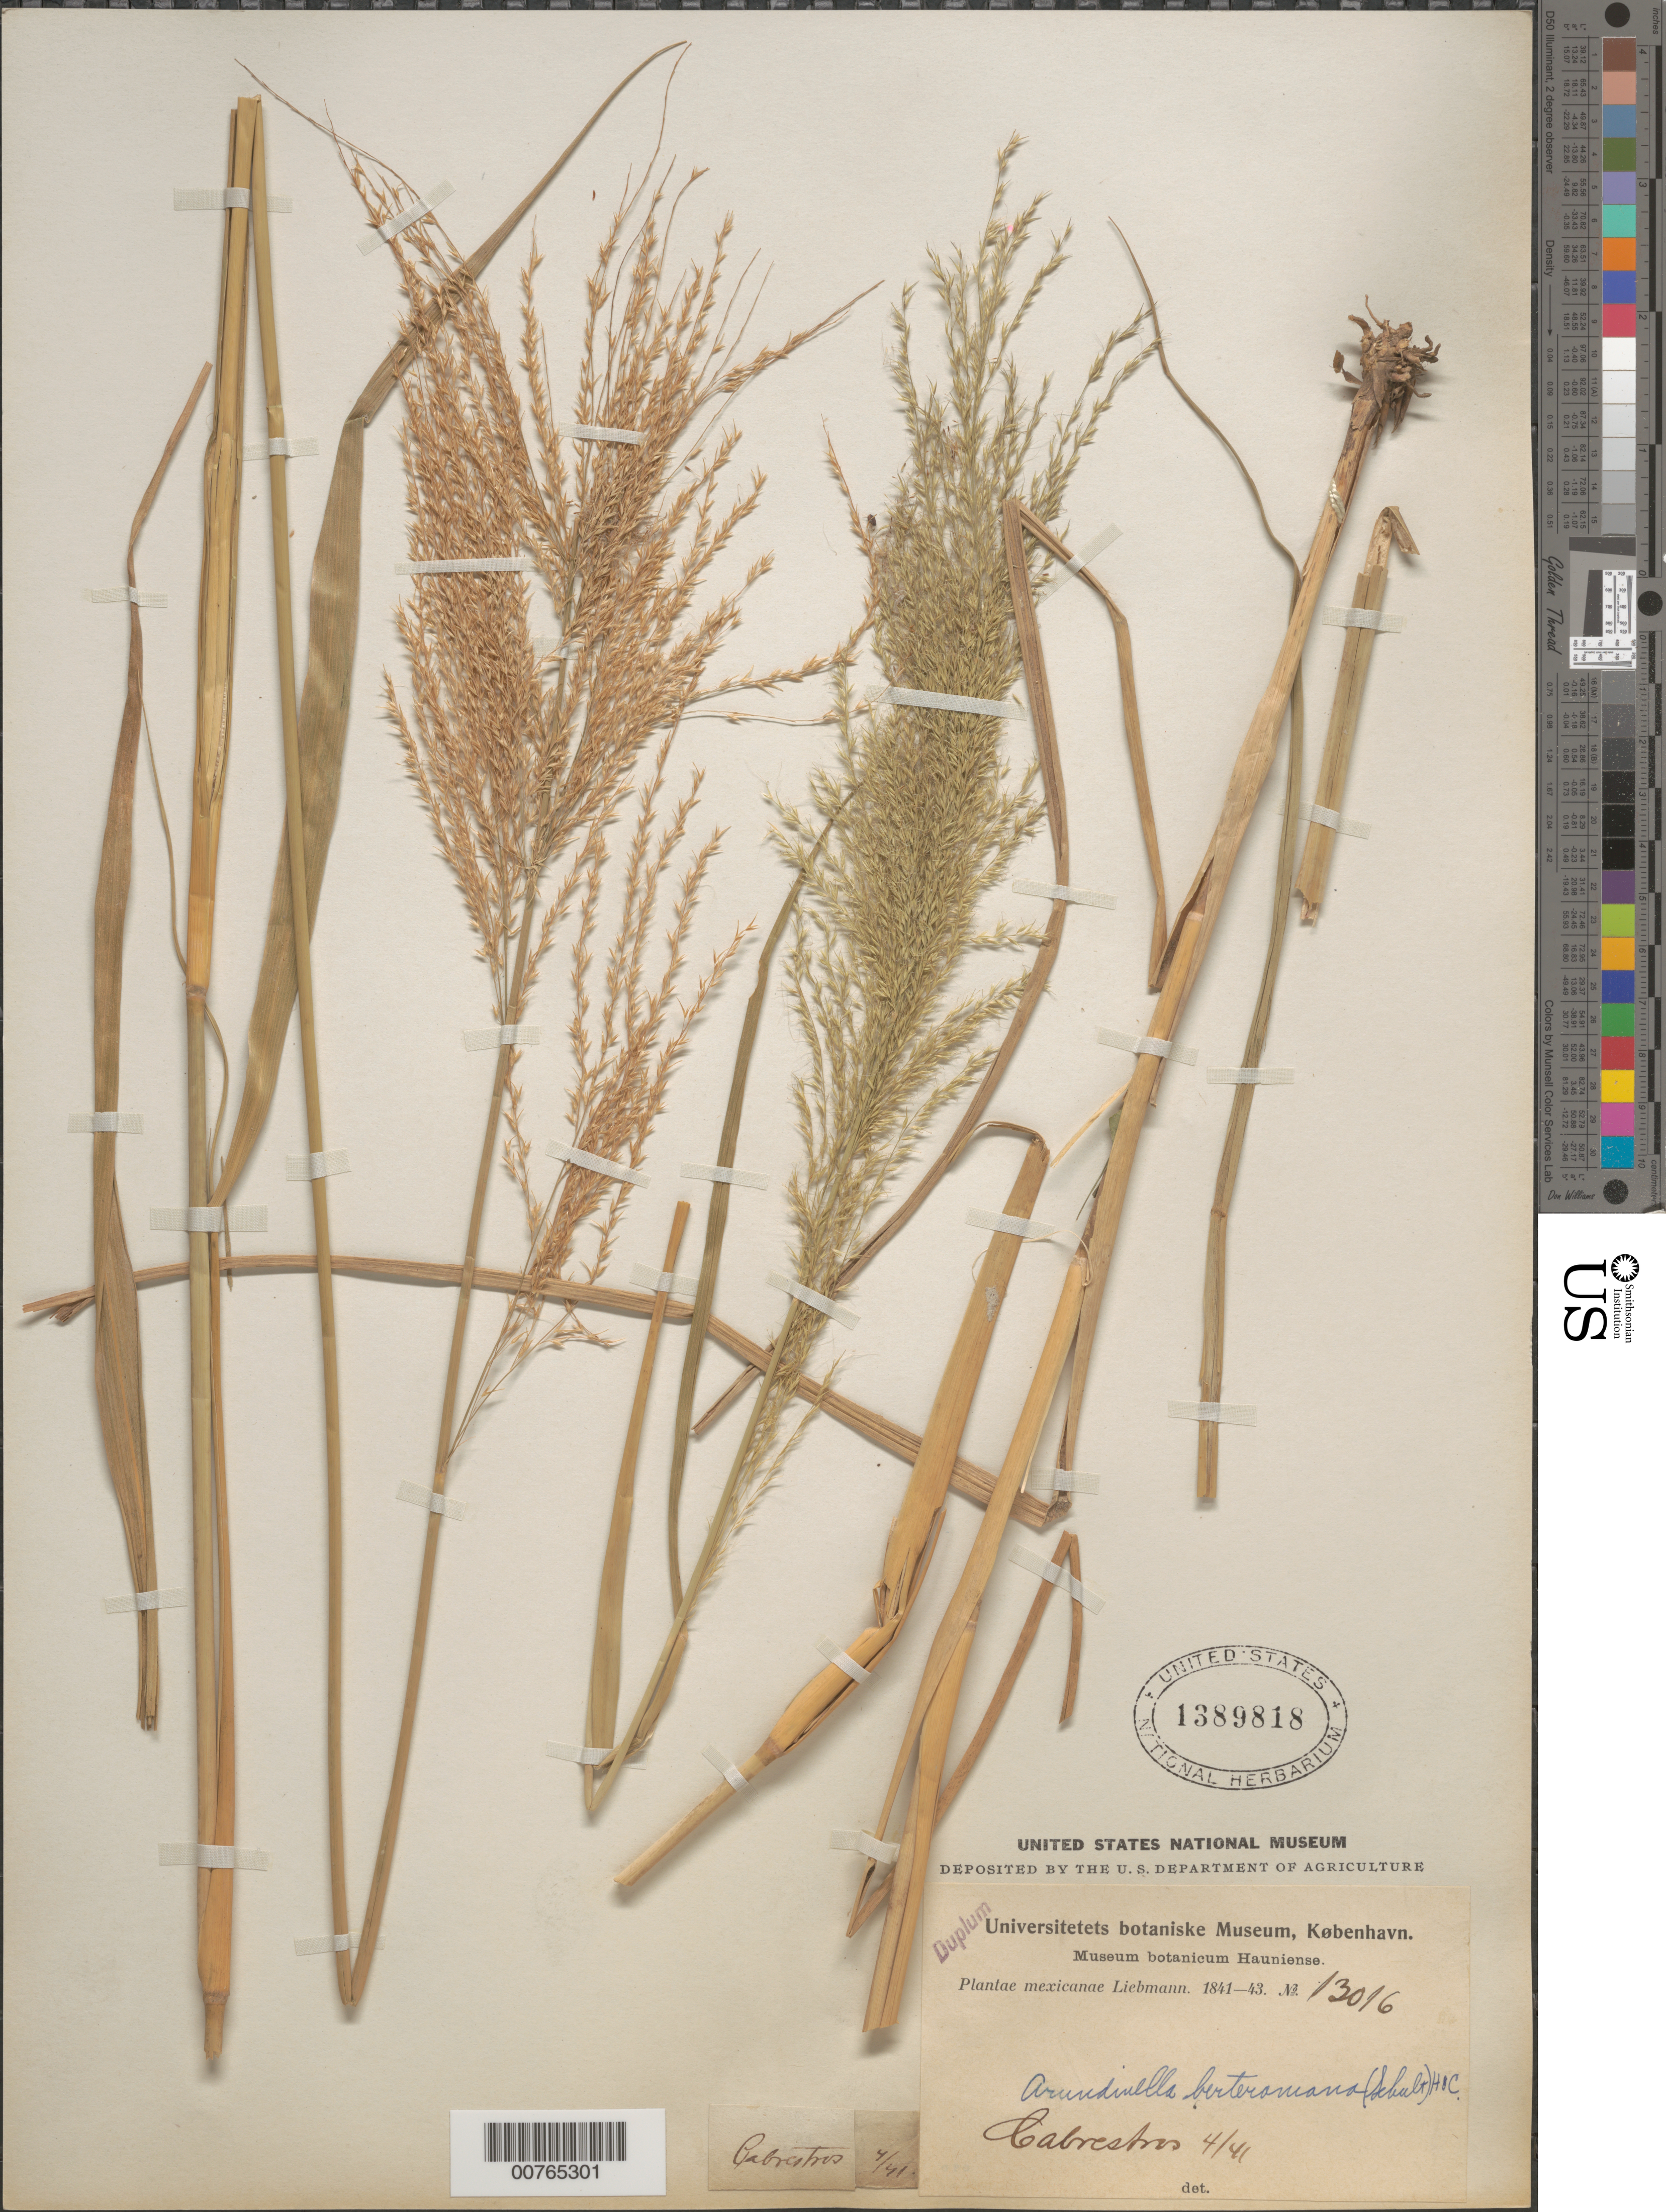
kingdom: Plantae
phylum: Tracheophyta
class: Liliopsida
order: Poales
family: Poaceae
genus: Arundinella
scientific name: Arundinella berteroniana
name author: (Schult.) Hitchc. & Chase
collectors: F. M. Liebmann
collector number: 13016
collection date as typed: Apr 1841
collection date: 1841-04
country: Mexico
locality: Cabrestros.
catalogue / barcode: US 1389818